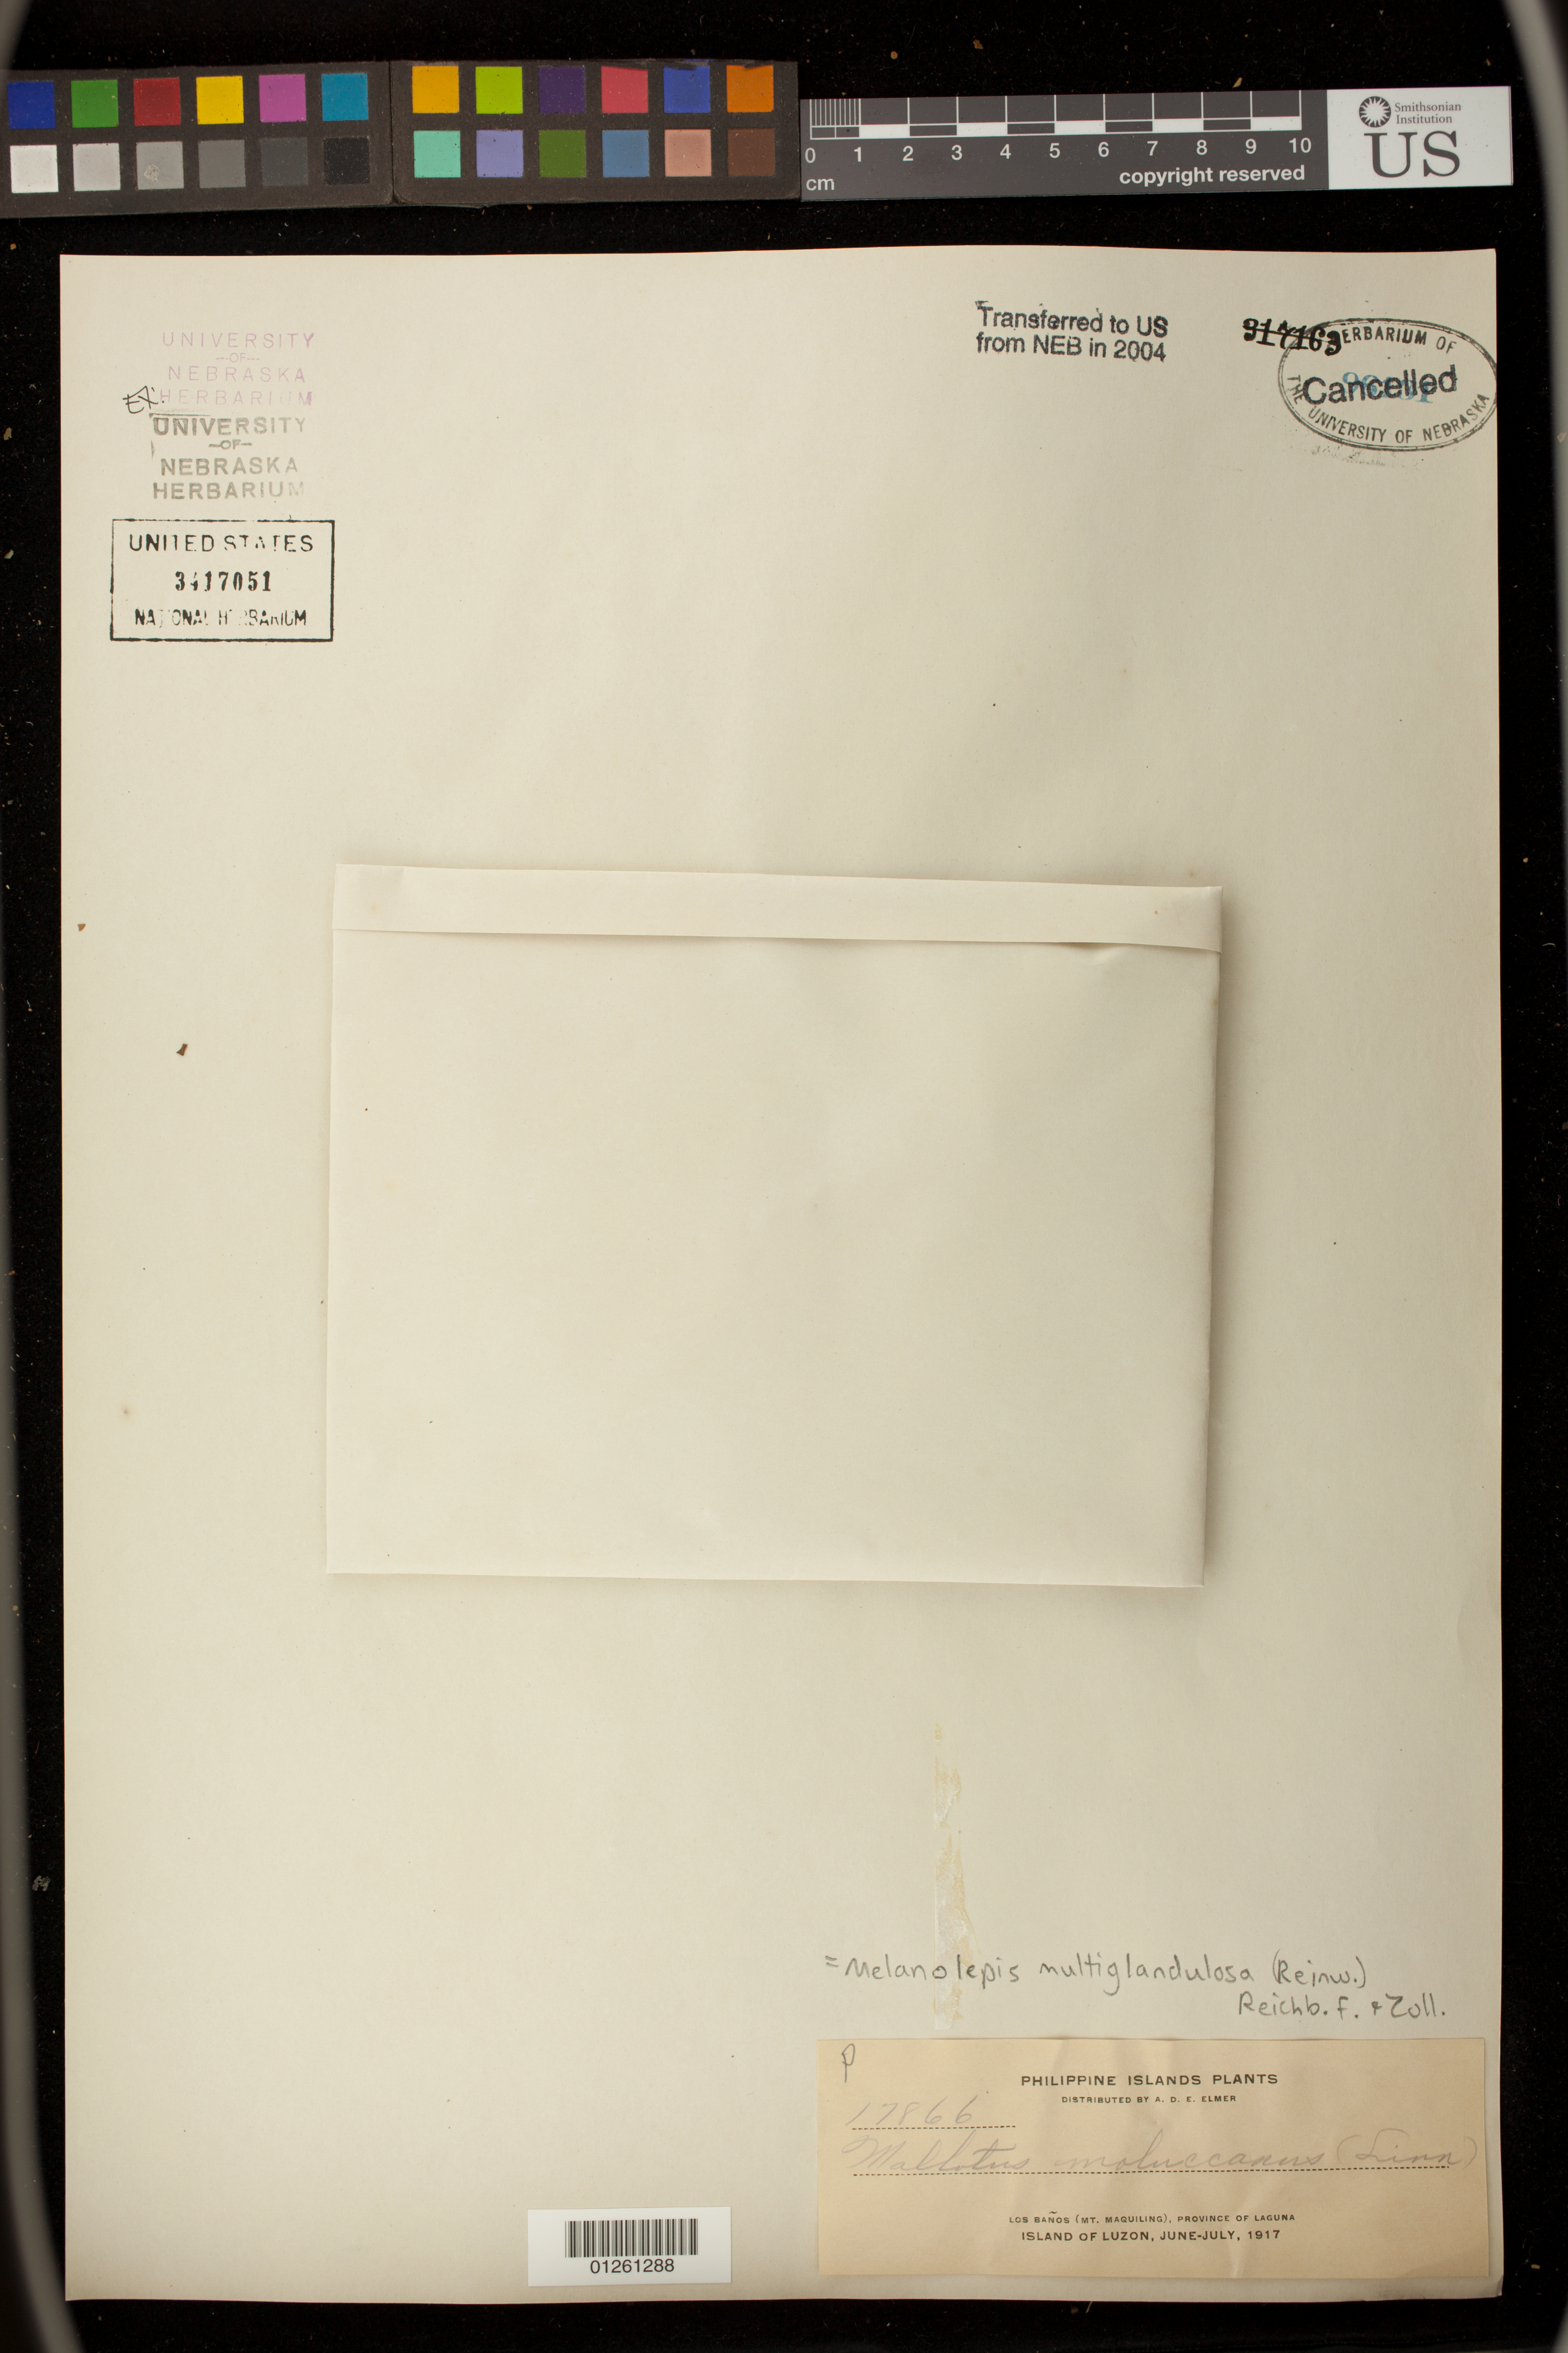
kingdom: Plantae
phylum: Tracheophyta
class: Magnoliopsida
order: Malpighiales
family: Euphorbiaceae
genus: Melanolepis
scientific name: Melanolepis multiglandulosa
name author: (Reinw. ex Blume) Rchb. f. & Zoll.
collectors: A. D. E. Elmer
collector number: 17866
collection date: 1917-06/1917-07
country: Philippines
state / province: Calabarzon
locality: Los Banos (Mt. Maquiling) Province of Laguna Island of Luzon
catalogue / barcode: US 3417051